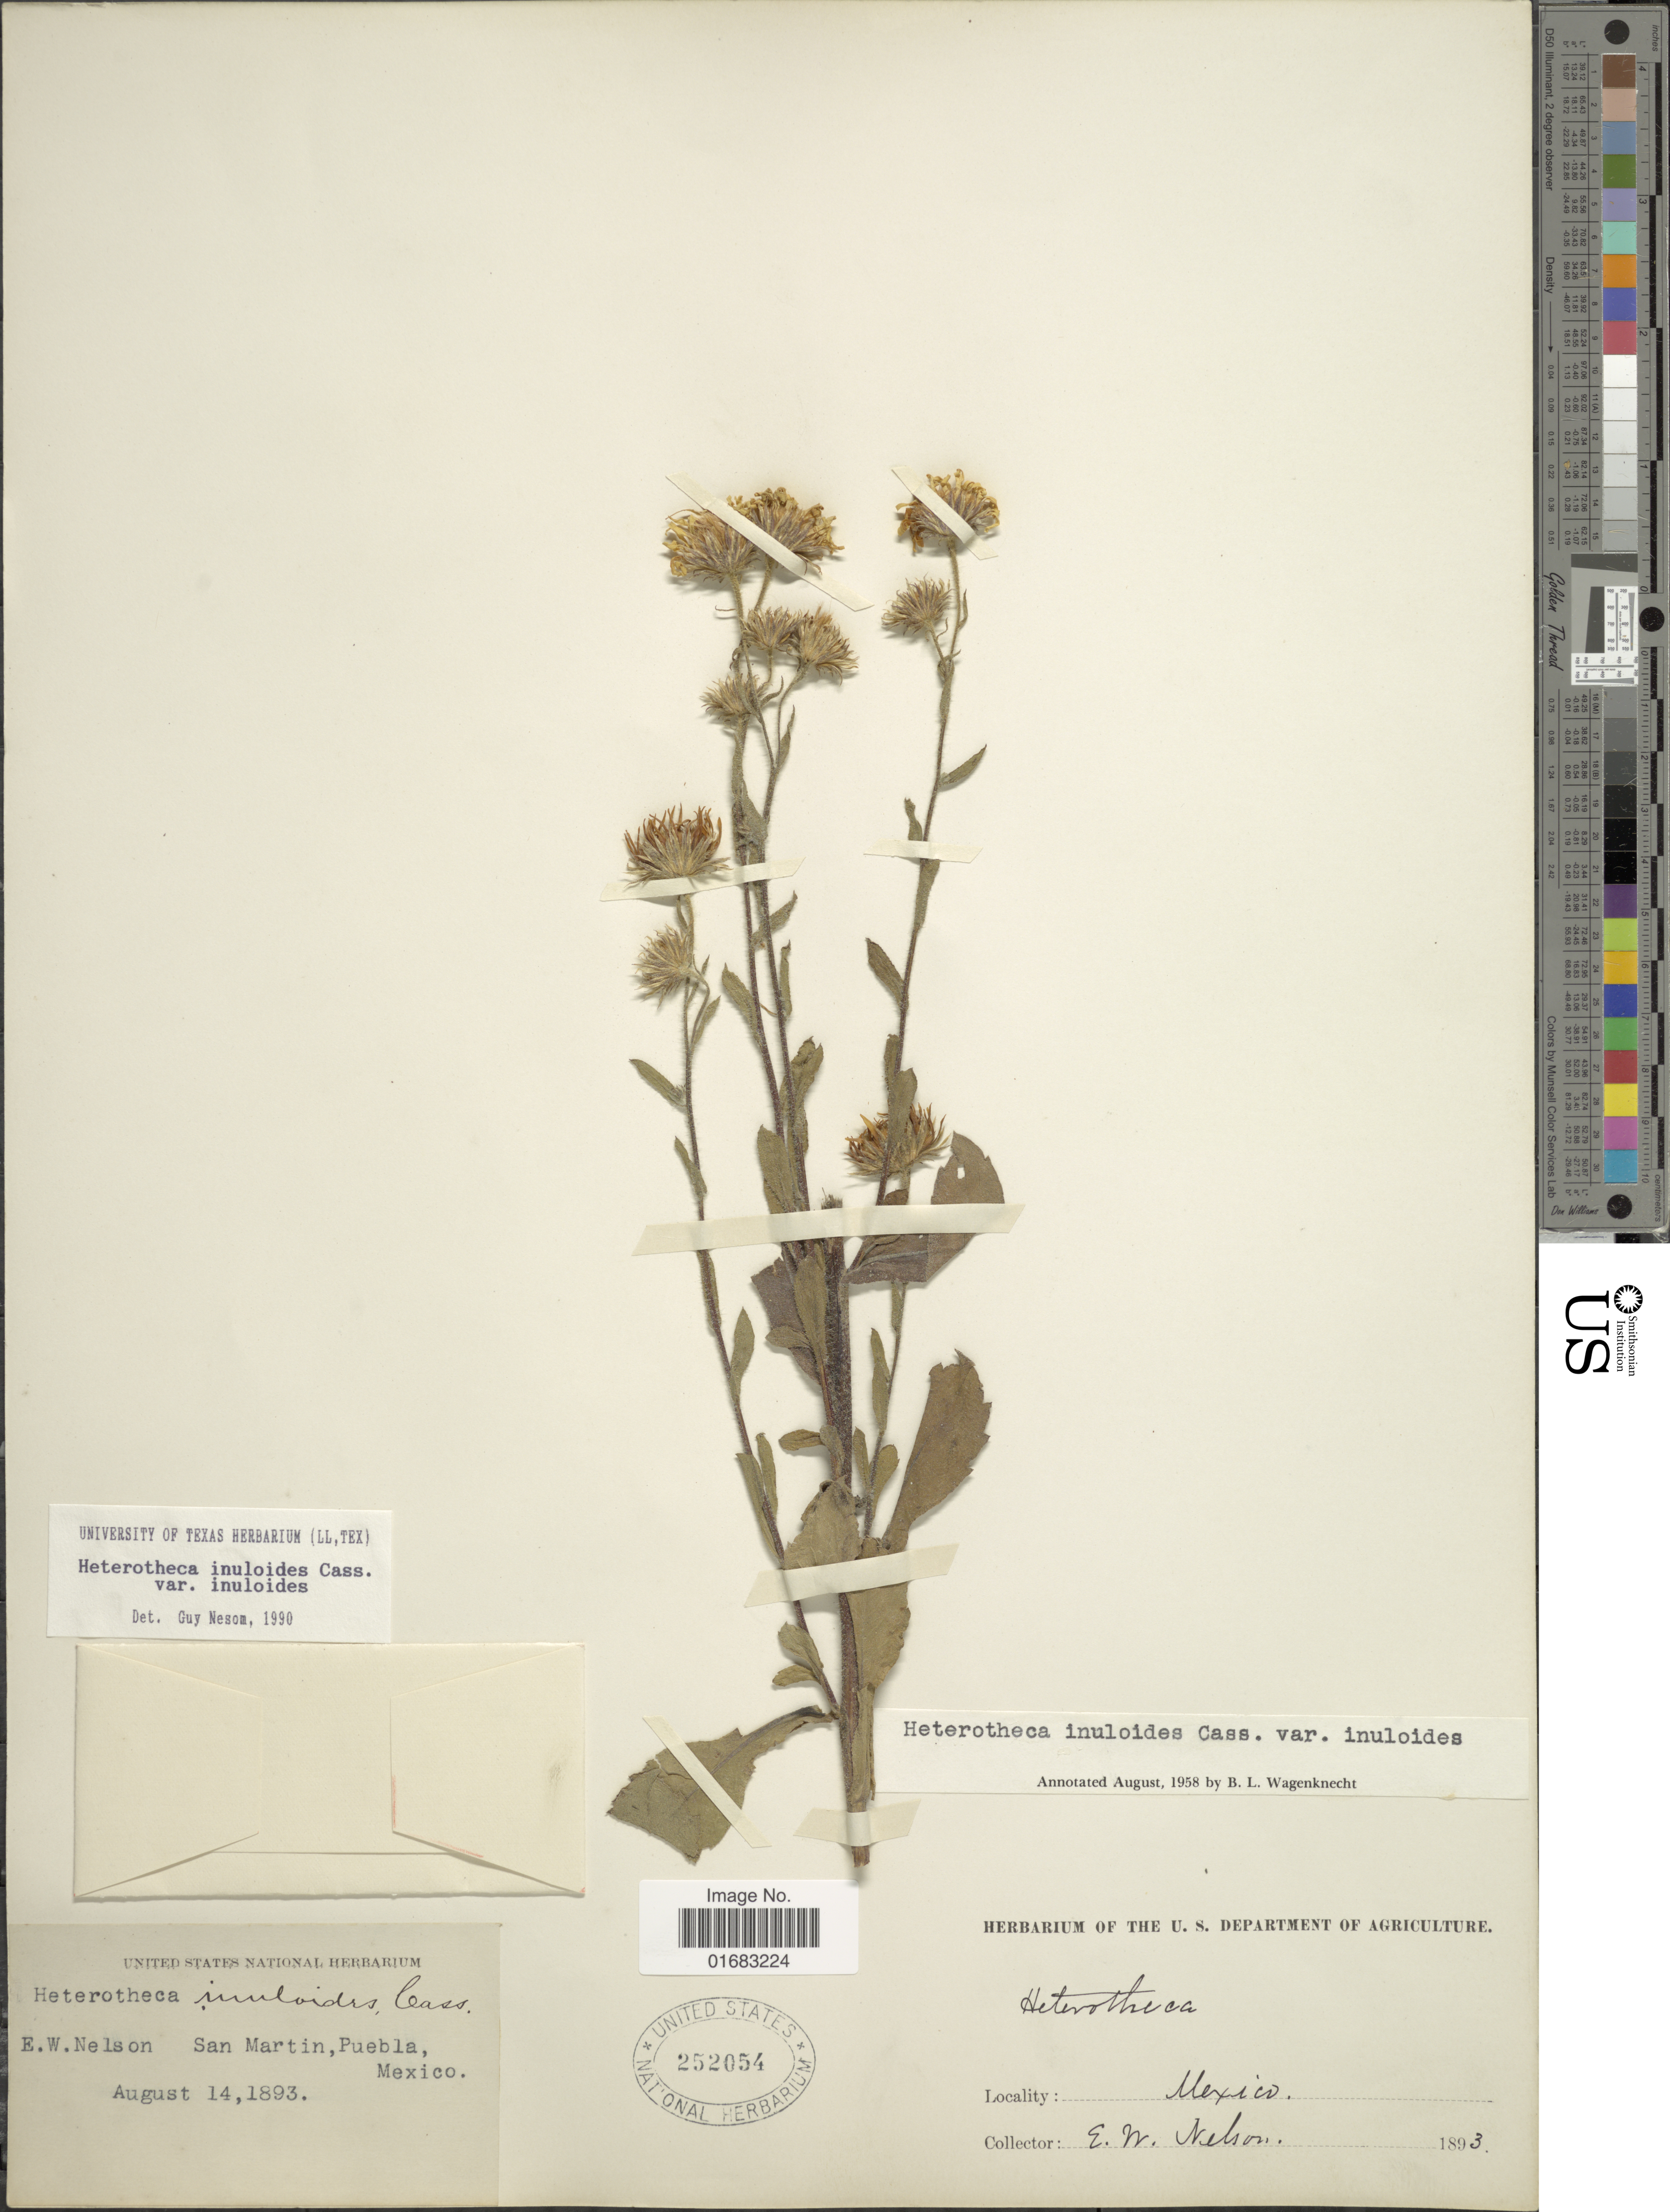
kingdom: Plantae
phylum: Tracheophyta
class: Magnoliopsida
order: Asterales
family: Asteraceae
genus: Heterotheca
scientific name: Heterotheca inuloides var. inuloides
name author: Cass.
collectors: E. W. Nelson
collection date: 1893-08-14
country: Mexico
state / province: Puebla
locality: San Martin, Puebla, Mexico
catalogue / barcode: US 252054